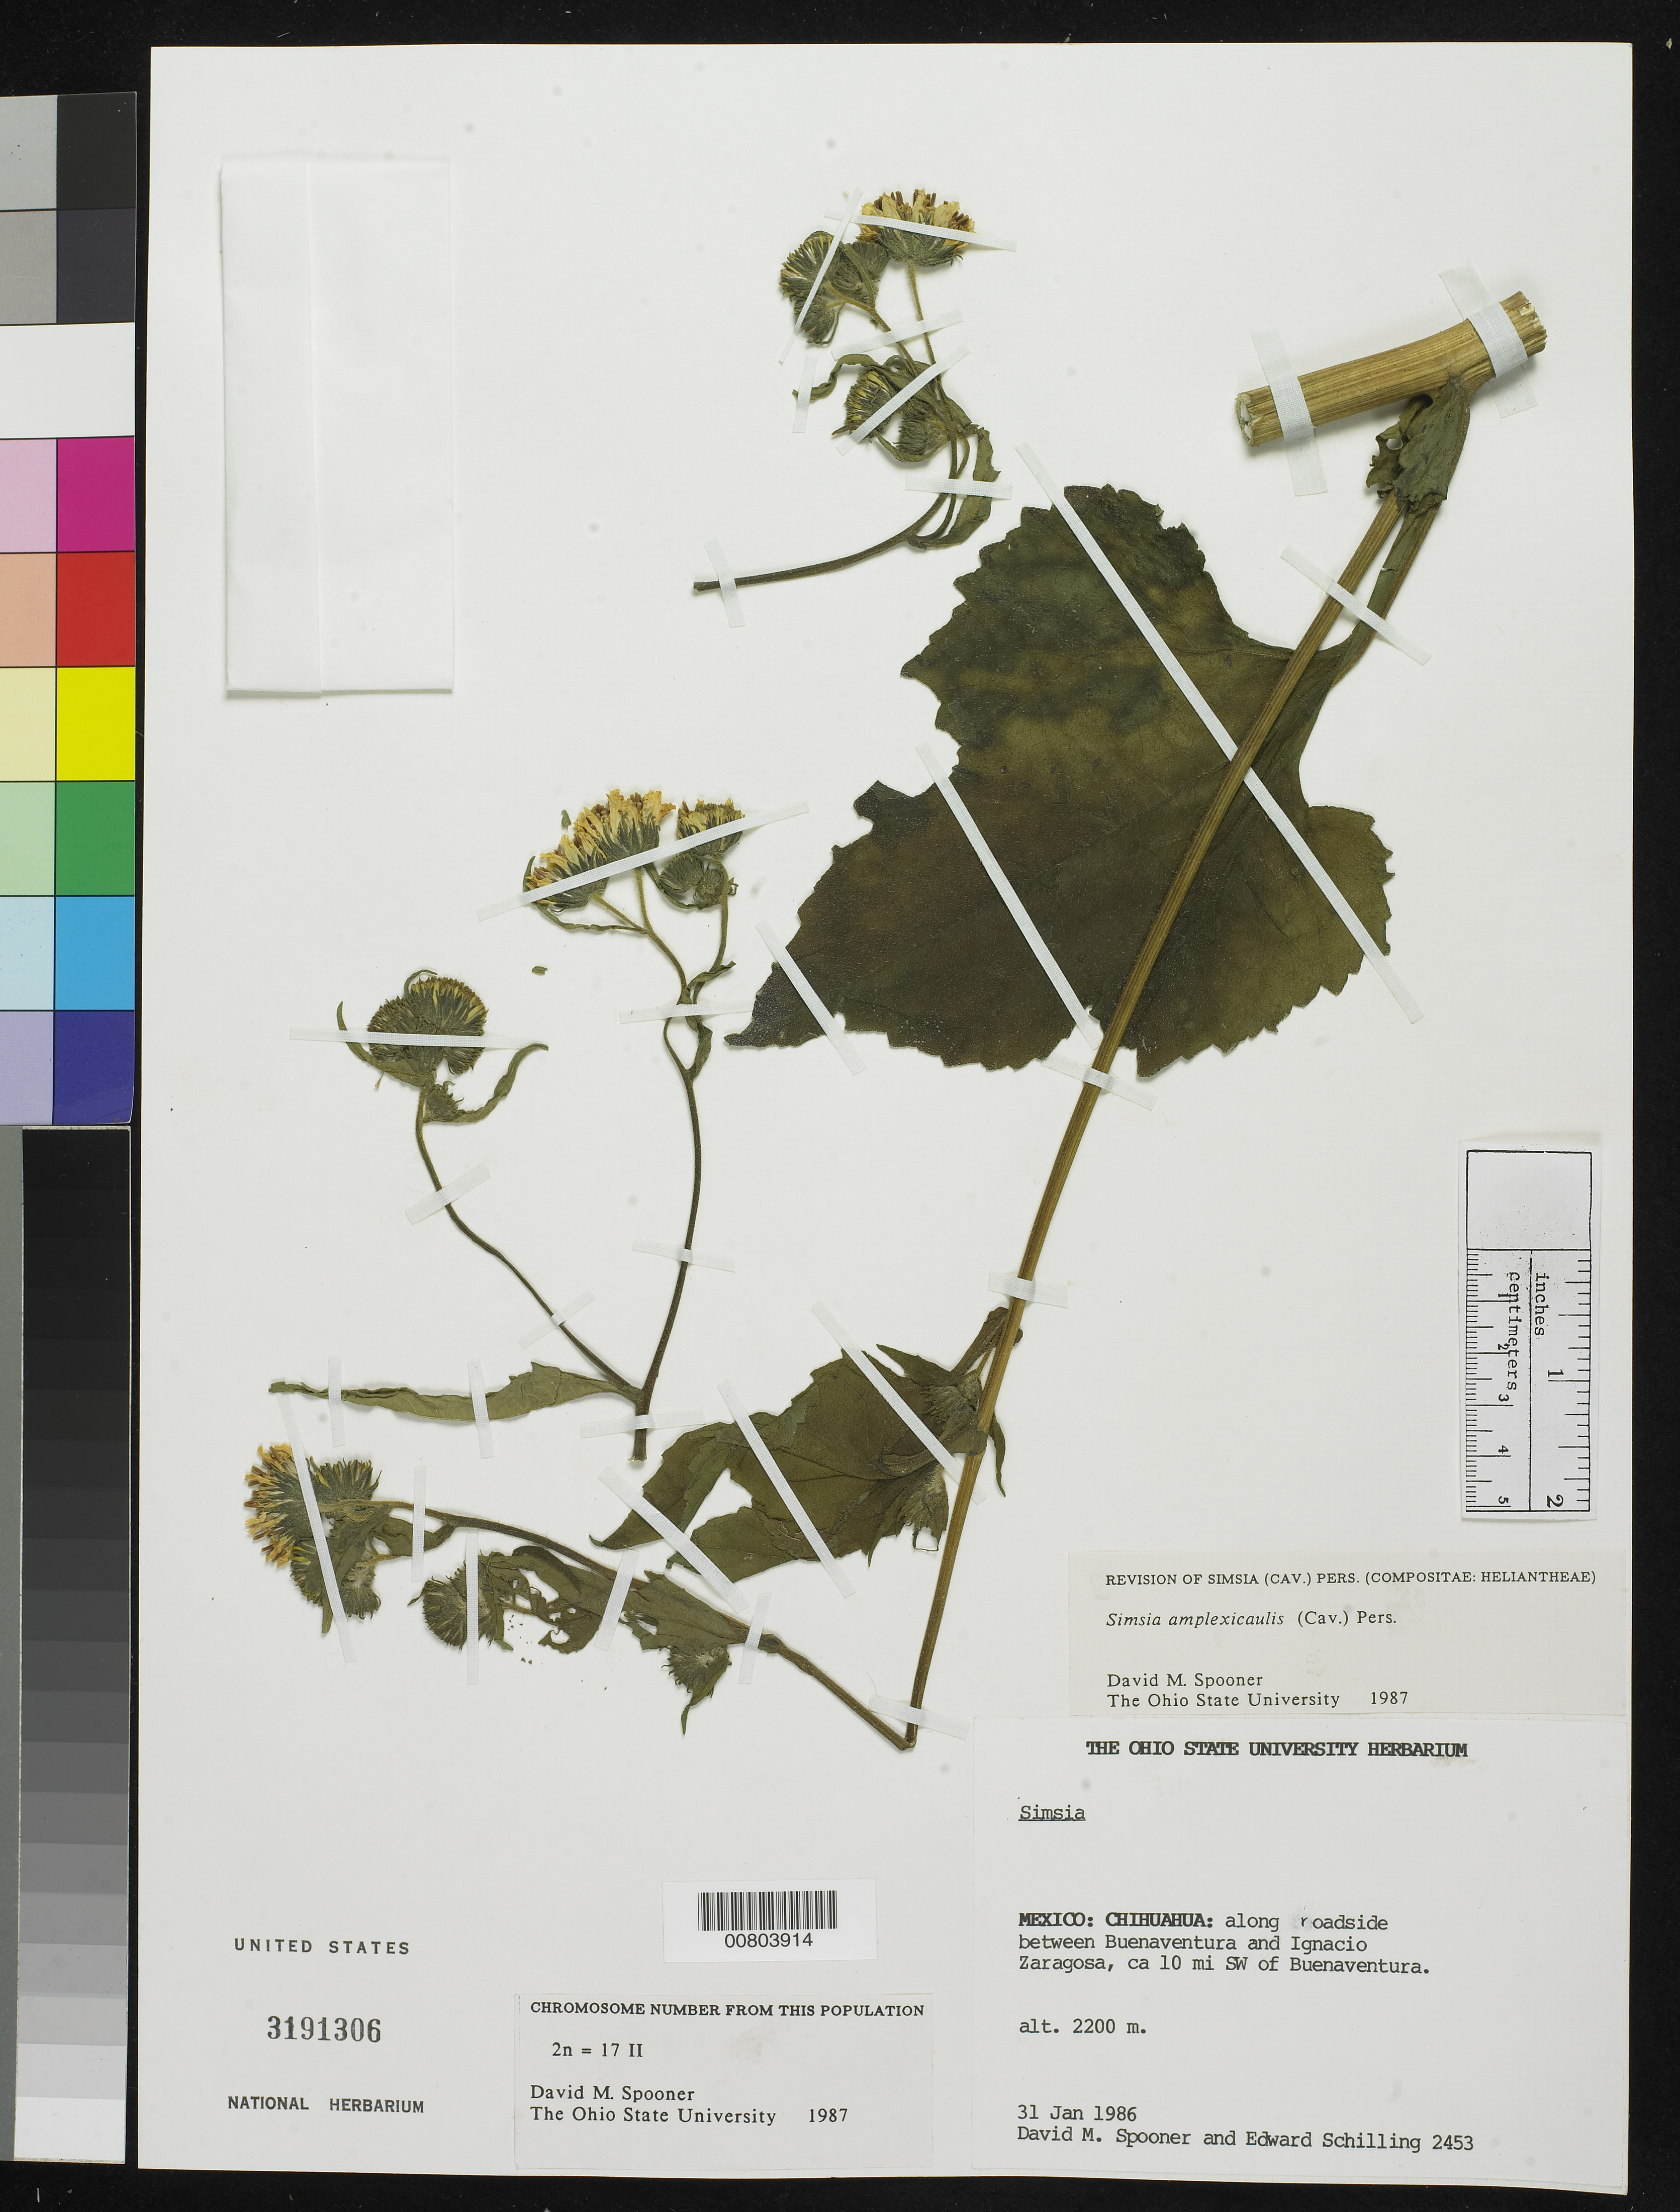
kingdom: Plantae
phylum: Tracheophyta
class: Magnoliopsida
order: Asterales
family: Asteraceae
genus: Simsia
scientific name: Simsia amplexicaulis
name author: (Cav.) Pers.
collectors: D. Spooner & Schilling, --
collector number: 2453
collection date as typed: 31 Jan 1986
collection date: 1986-01-31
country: Mexico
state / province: Chihuahua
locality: Along roadside between Buenaventura and Ignacio Zaragoza, ca 10 mi SW of Buenaventura.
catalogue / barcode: US 3191306